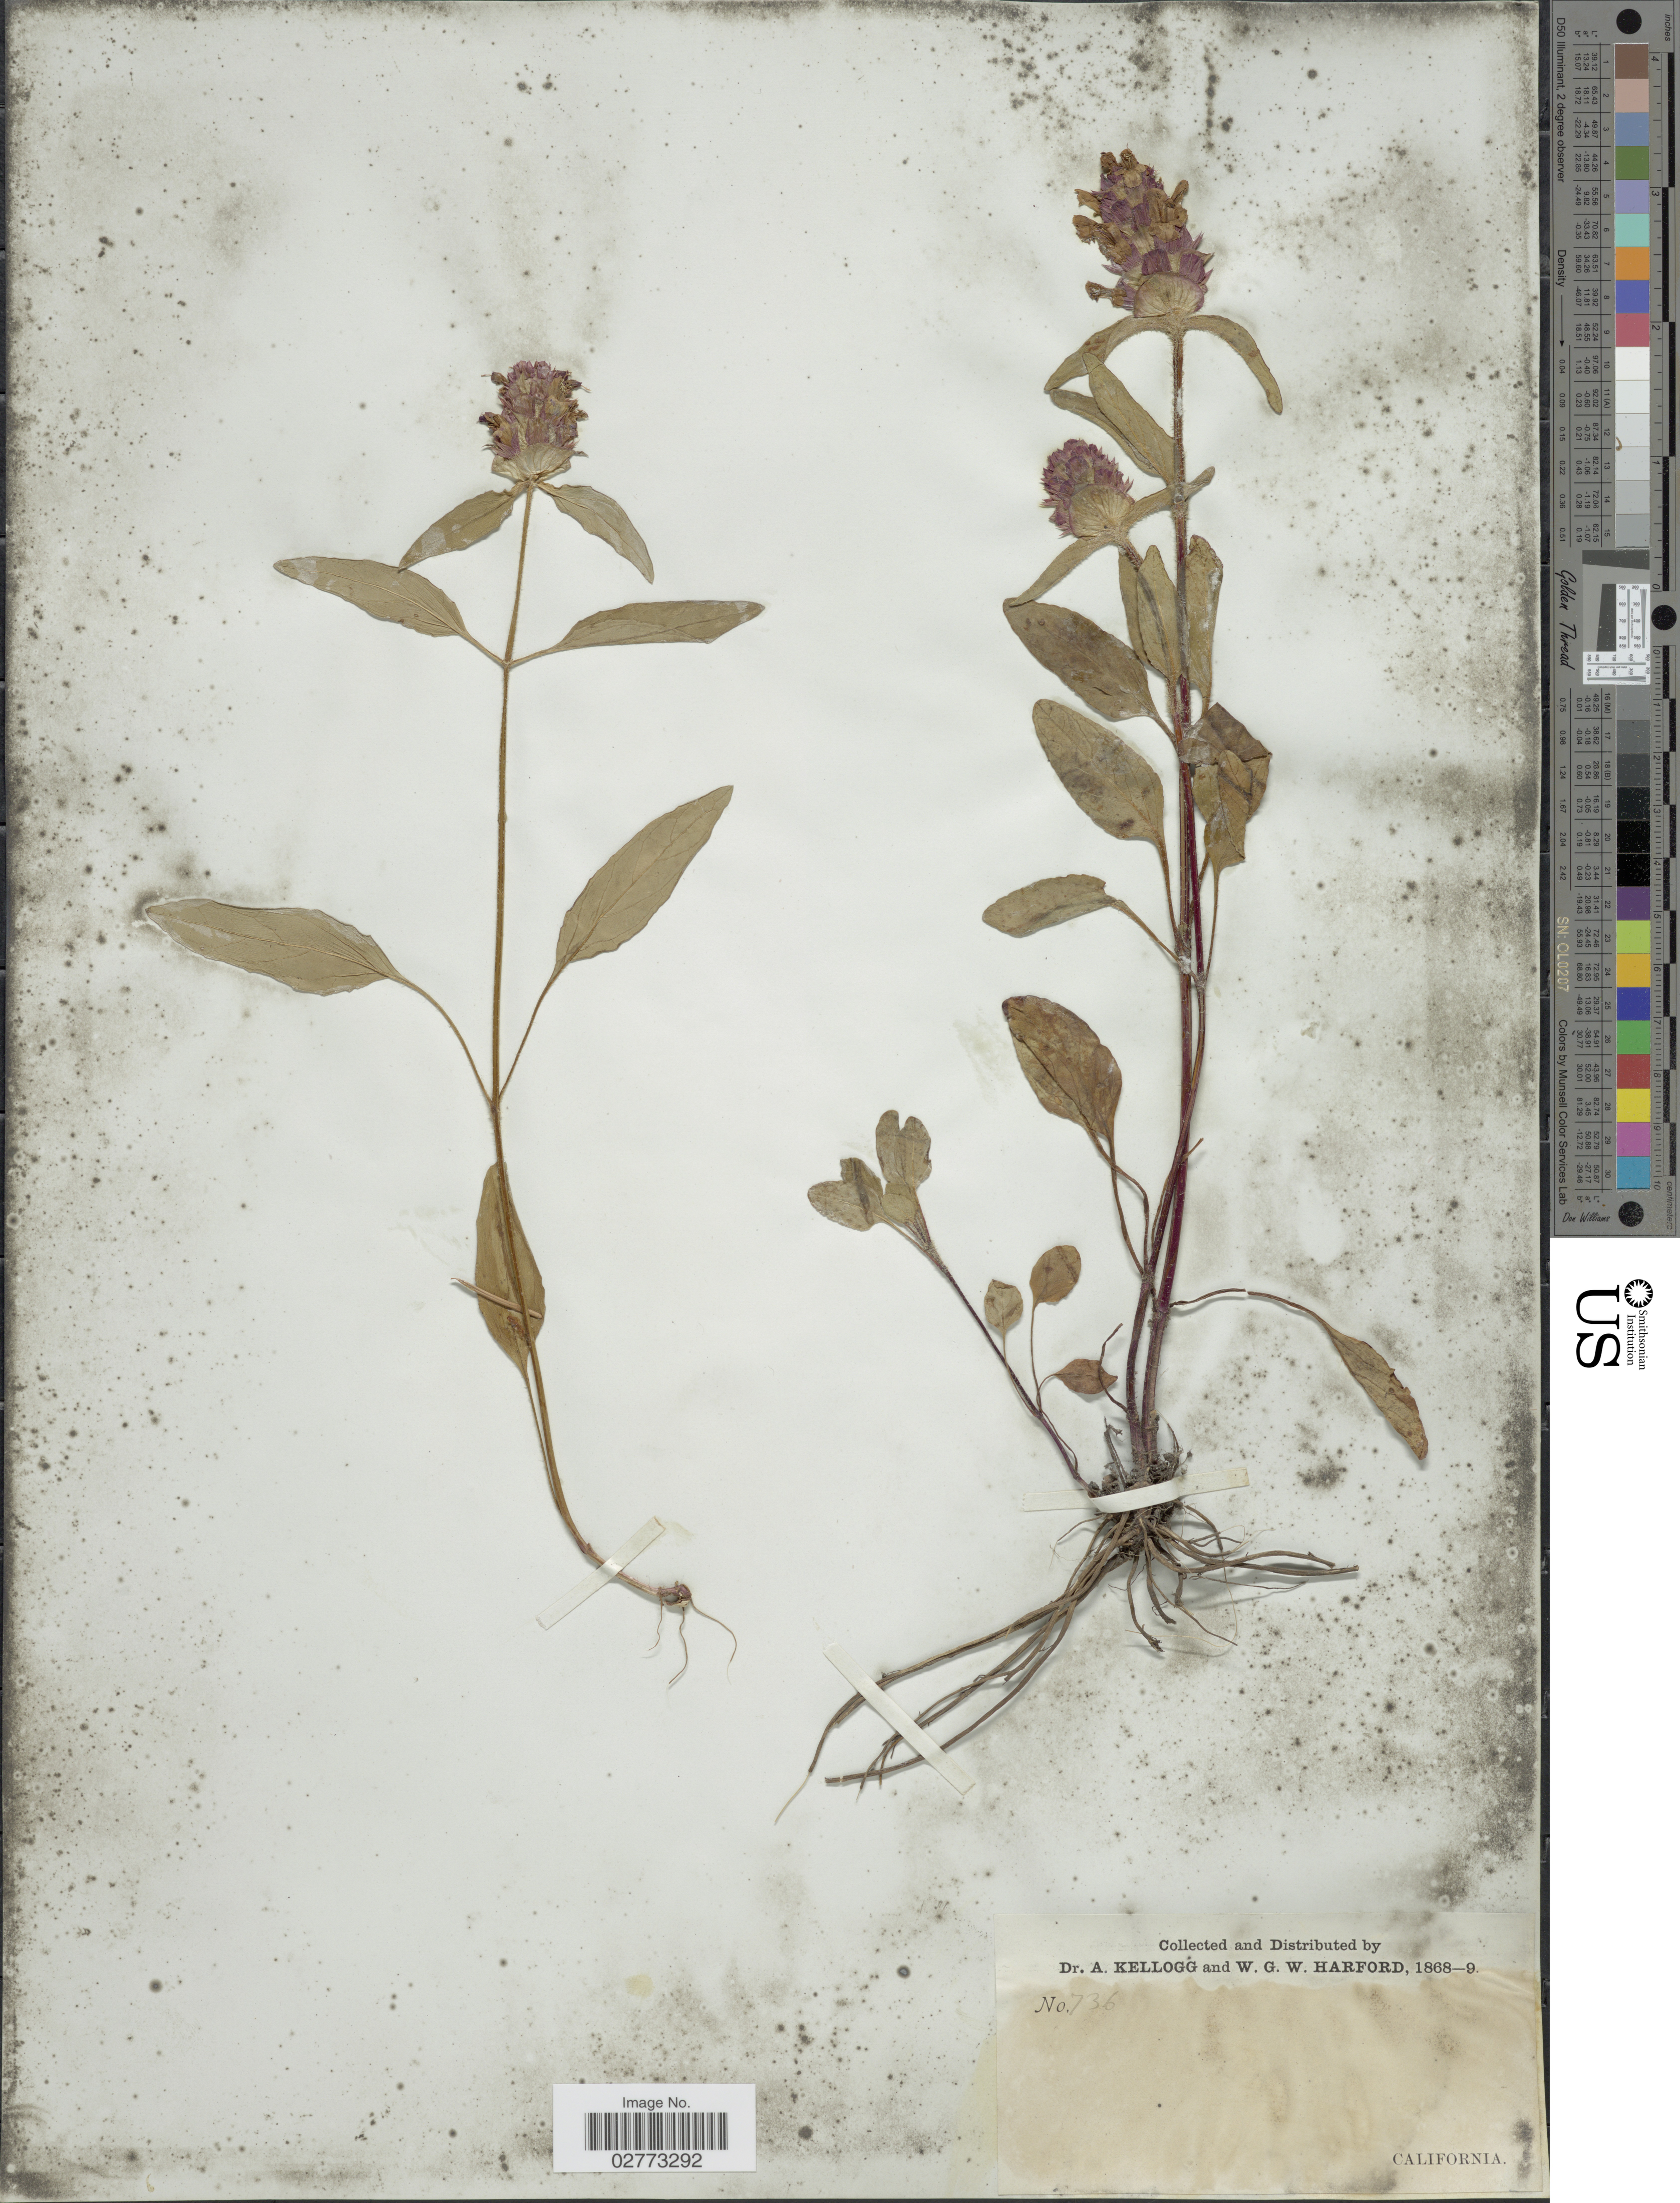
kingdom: Plantae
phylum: Tracheophyta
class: Magnoliopsida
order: Lamiales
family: Lamiaceae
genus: Prunella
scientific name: Prunella vulgaris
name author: L.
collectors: A. Kellogg & W. G. W. Harford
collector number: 736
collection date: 1868/1869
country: United States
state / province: California